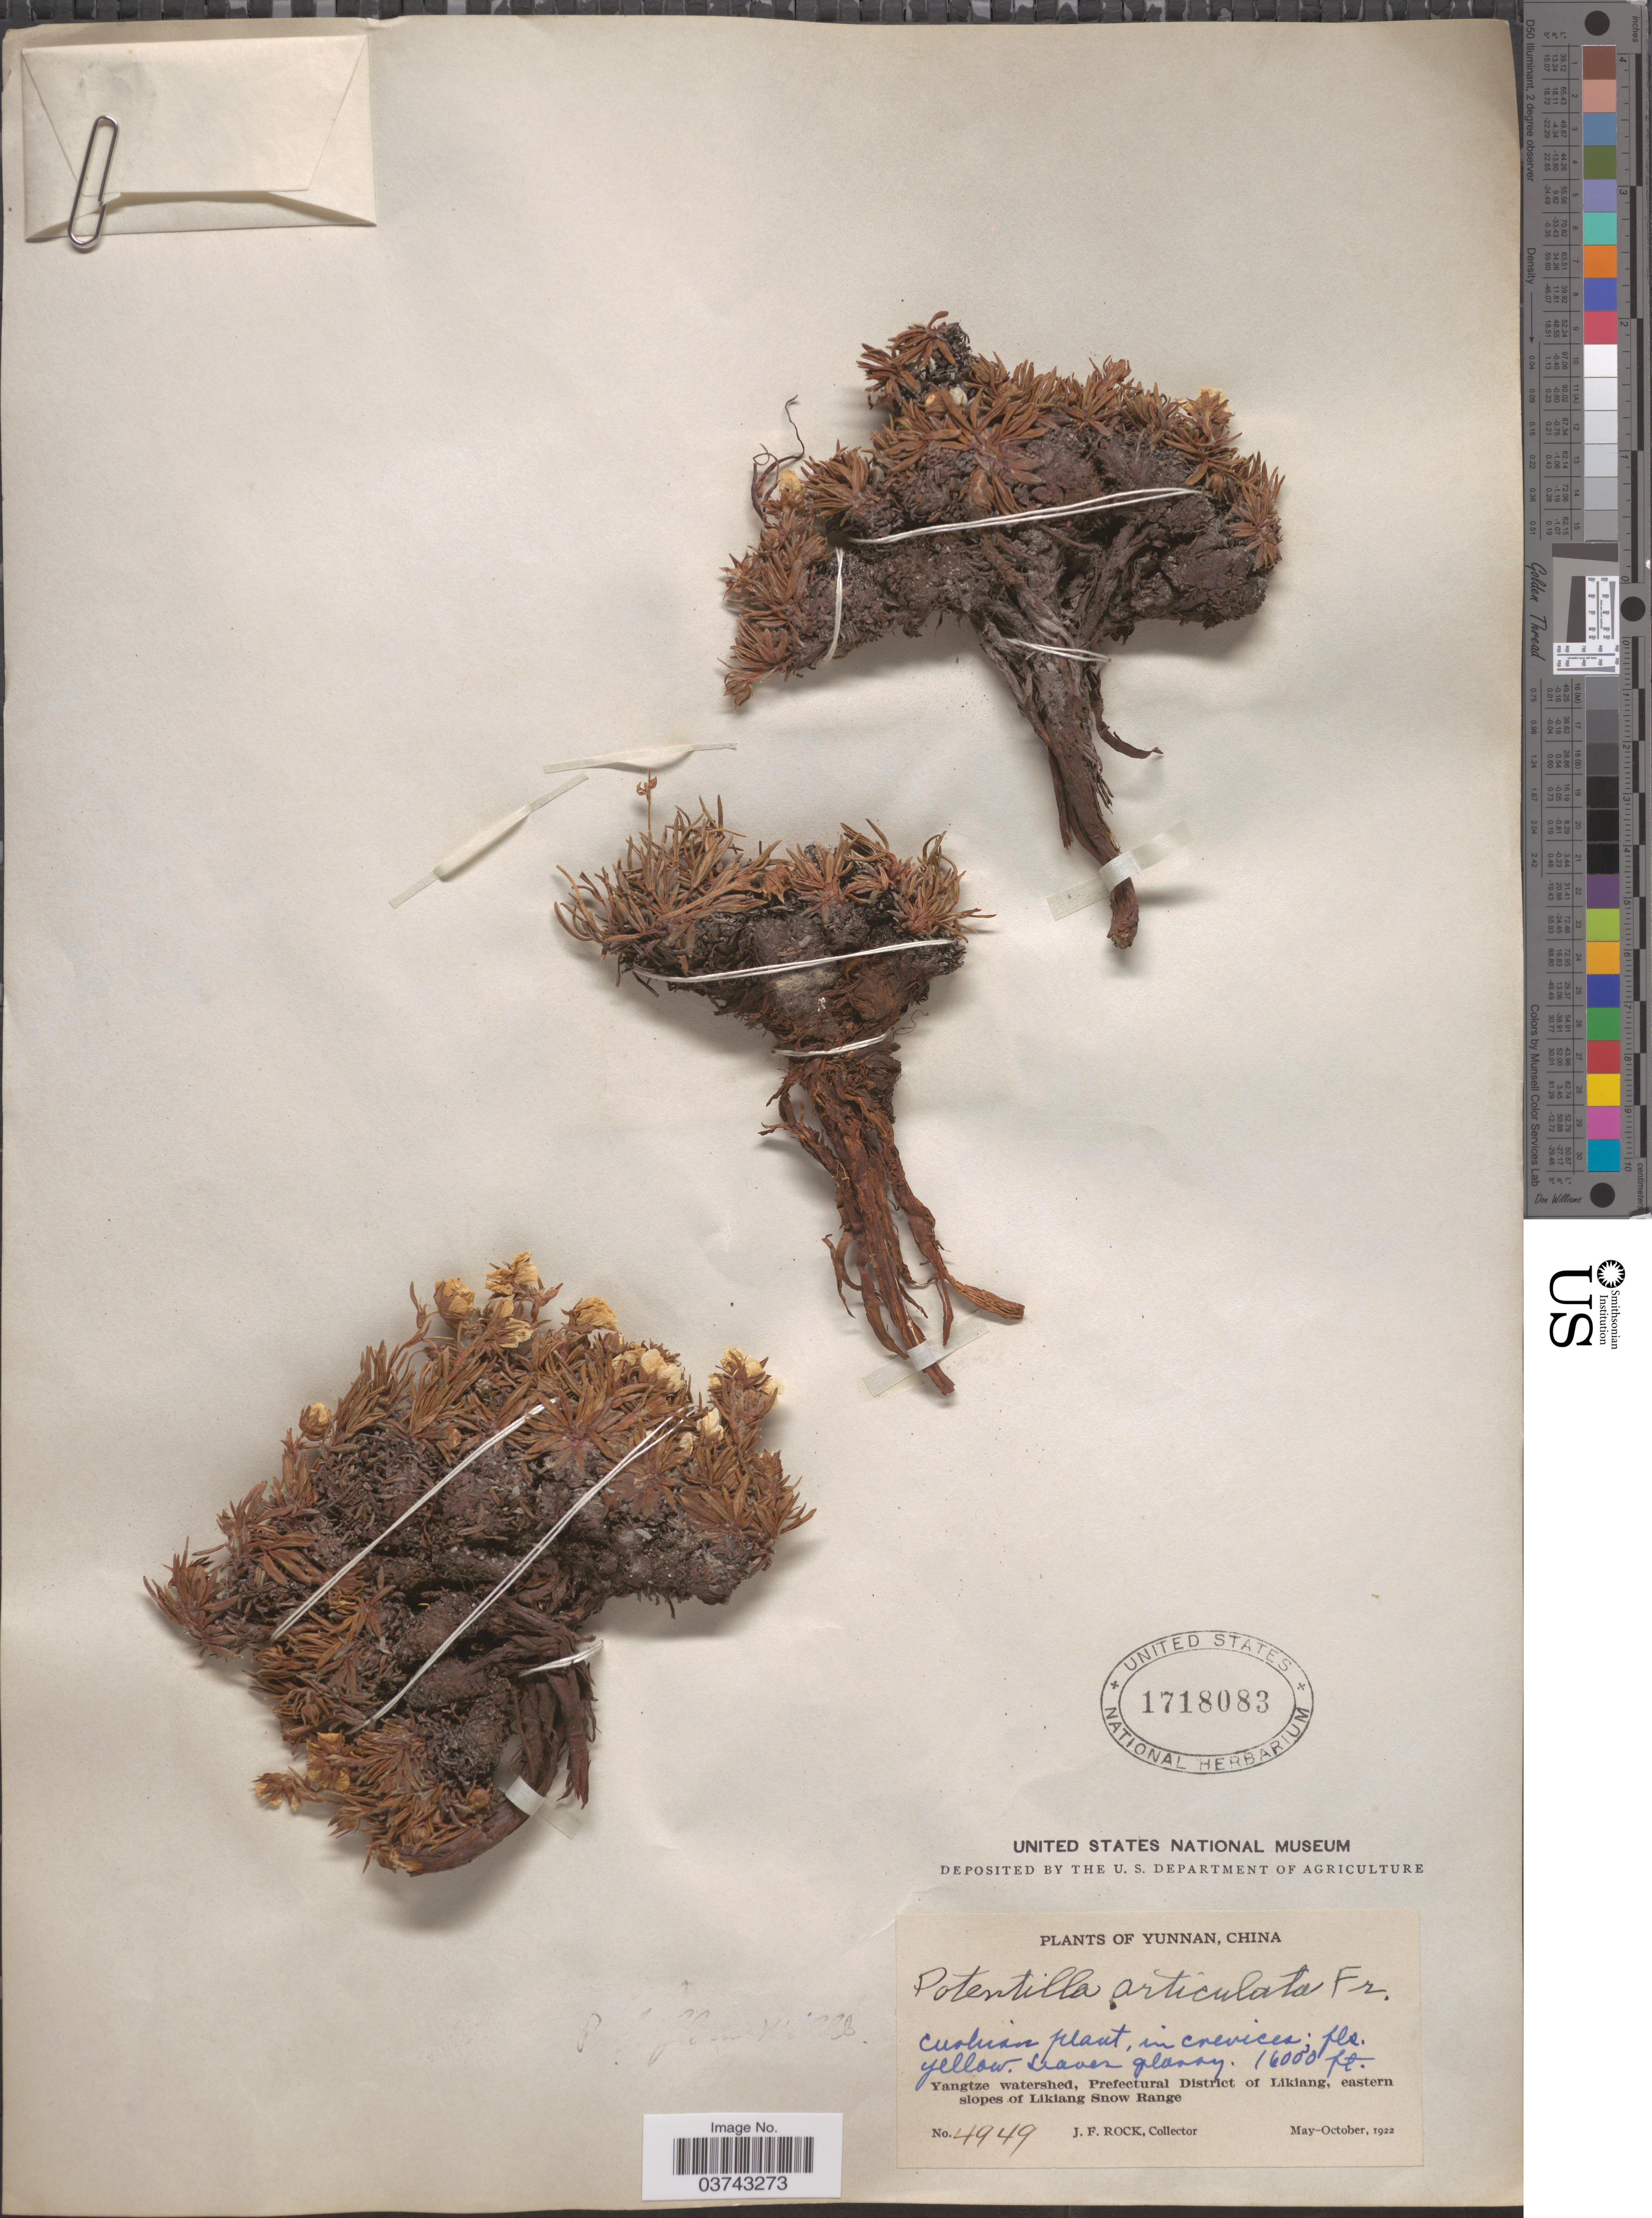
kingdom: Plantae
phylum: Tracheophyta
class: Magnoliopsida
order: Rosales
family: Rosaceae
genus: Potentilla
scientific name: Potentilla articulata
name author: Franch.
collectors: J. Rock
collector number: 4949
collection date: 1922-05/1922-10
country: China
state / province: Yunnan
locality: Yangtze watershed, Prefectural District of Likiang, eastern slopes of Likiang Snow Range.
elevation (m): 4877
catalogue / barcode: US 1718083